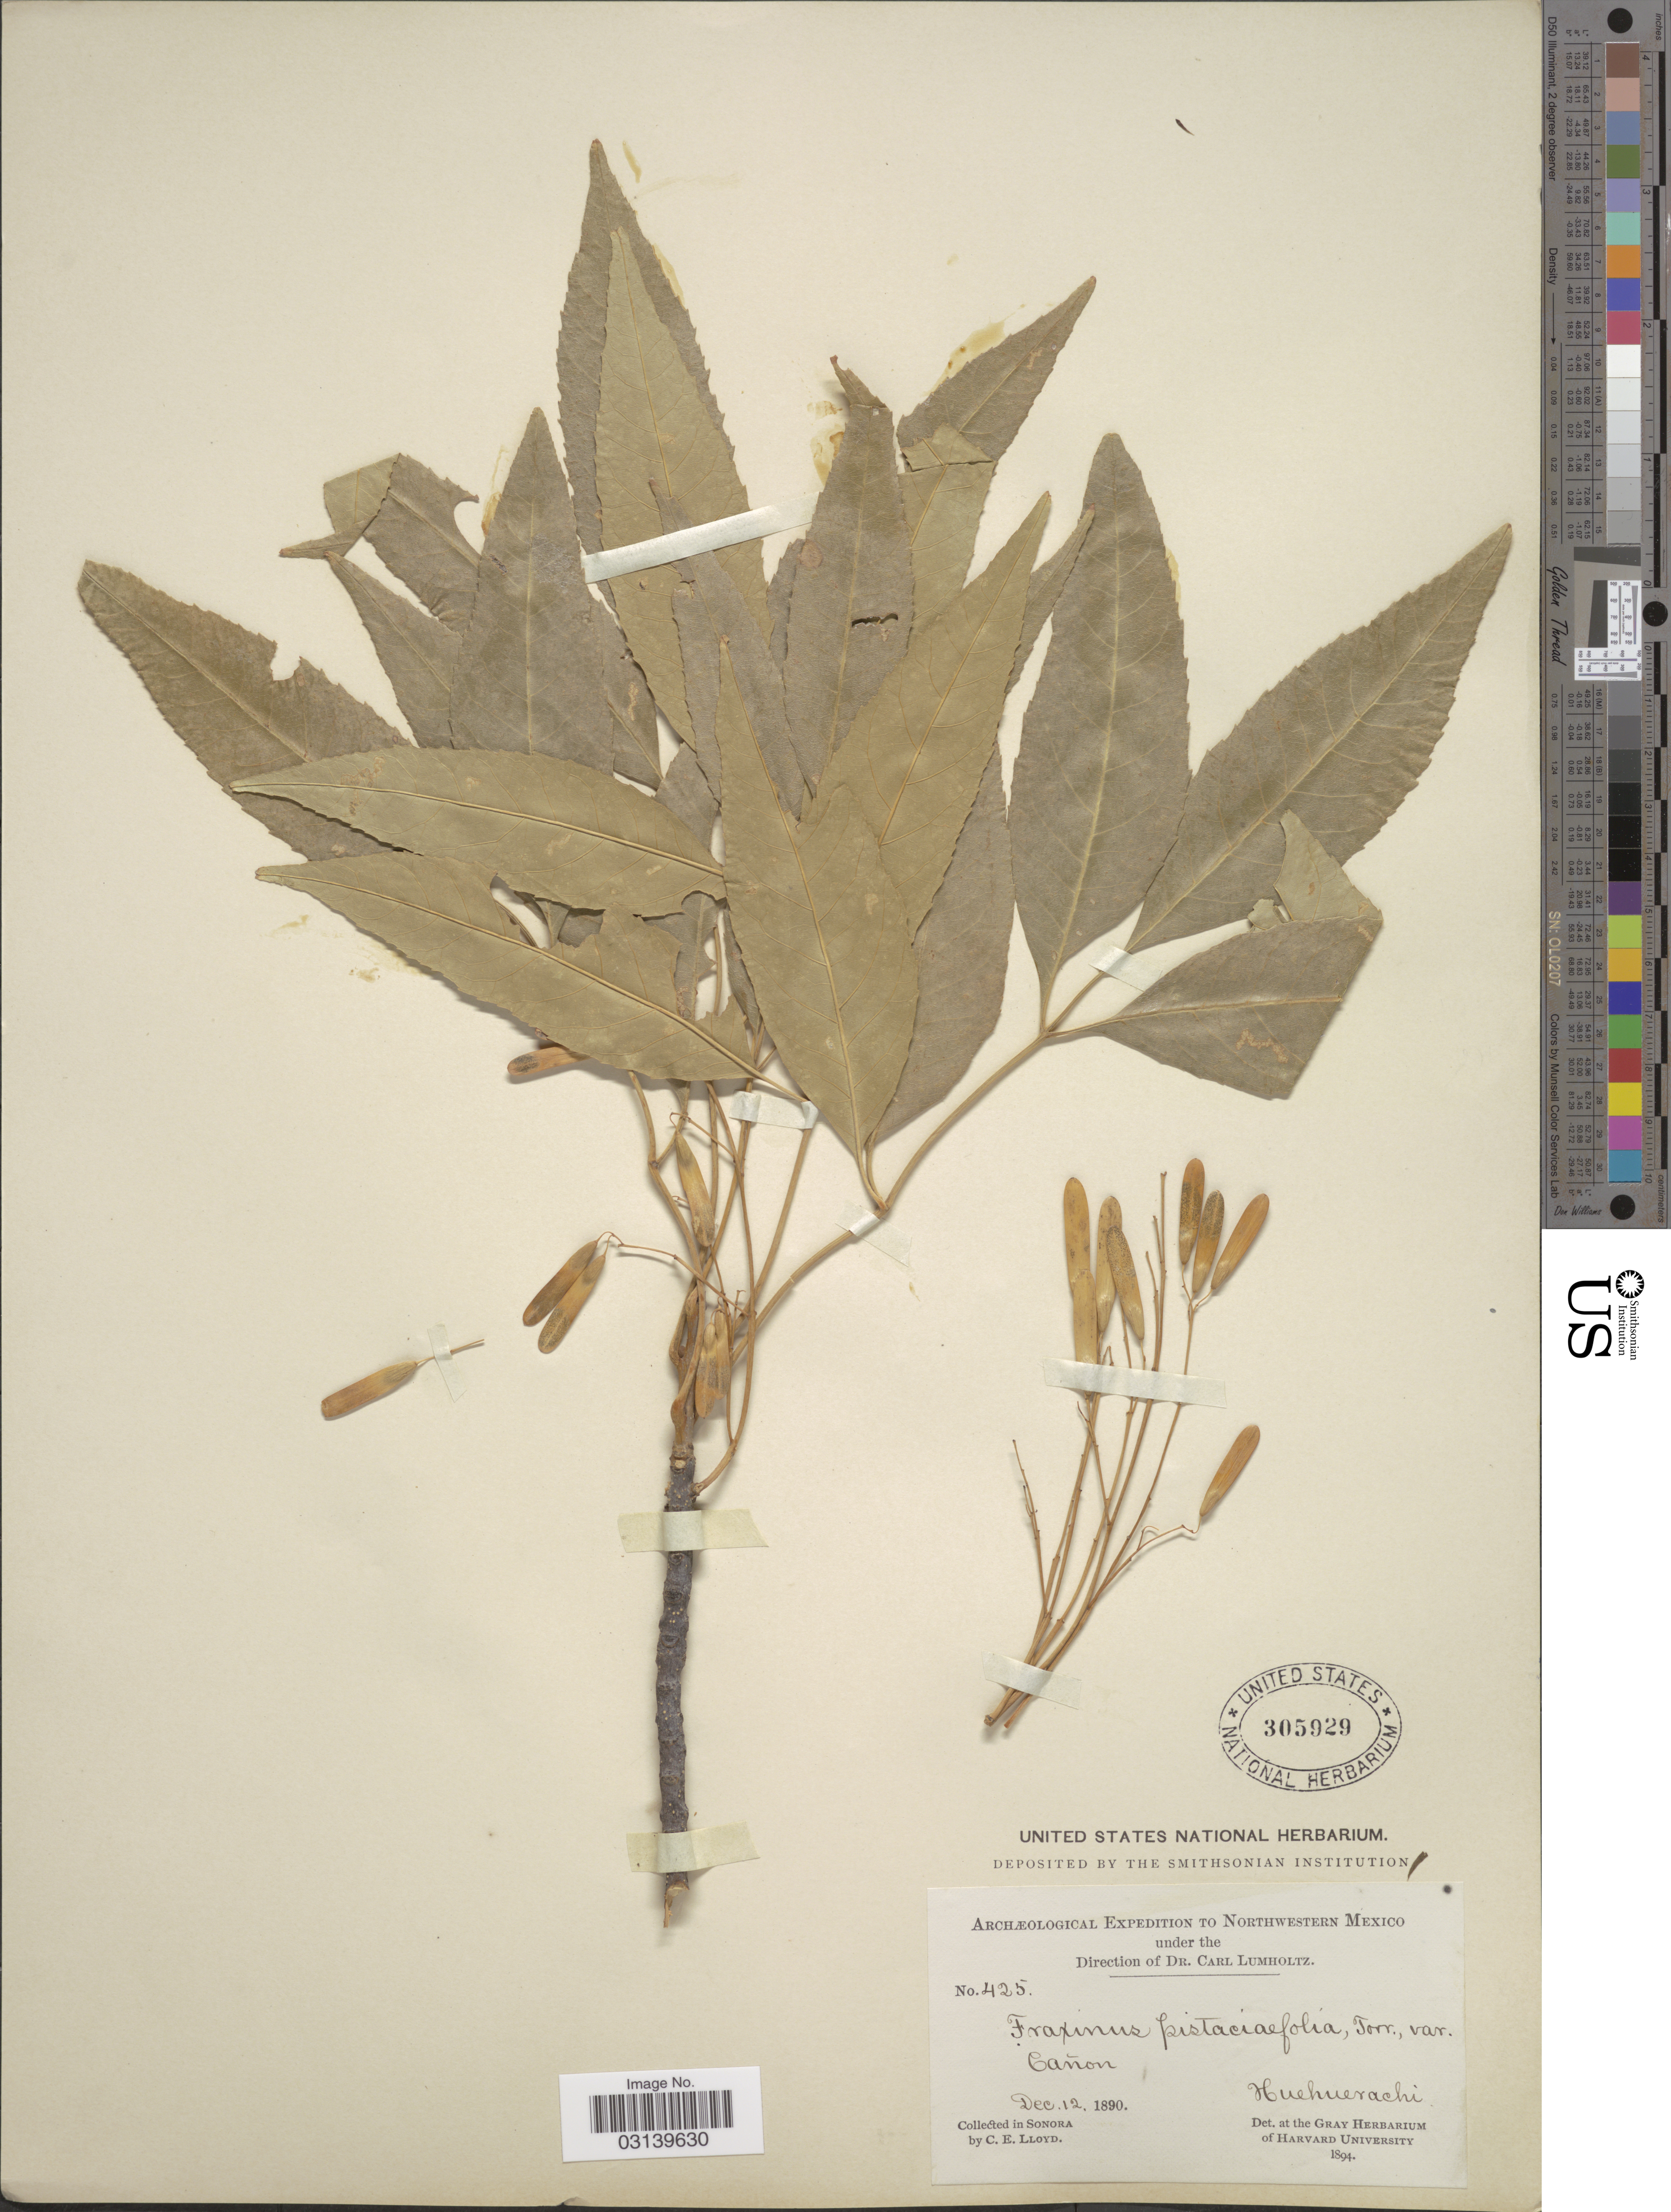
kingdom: Plantae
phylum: Tracheophyta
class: Magnoliopsida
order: Lamiales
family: Oleaceae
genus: Fraxinus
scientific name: Fraxinus pistaciaefolia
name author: Torr.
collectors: Lloyd, C. E.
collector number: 425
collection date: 1890-11-12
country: Mexico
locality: Northwestern Mexico. Cañon, Huehuerachi.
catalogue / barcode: US 305929